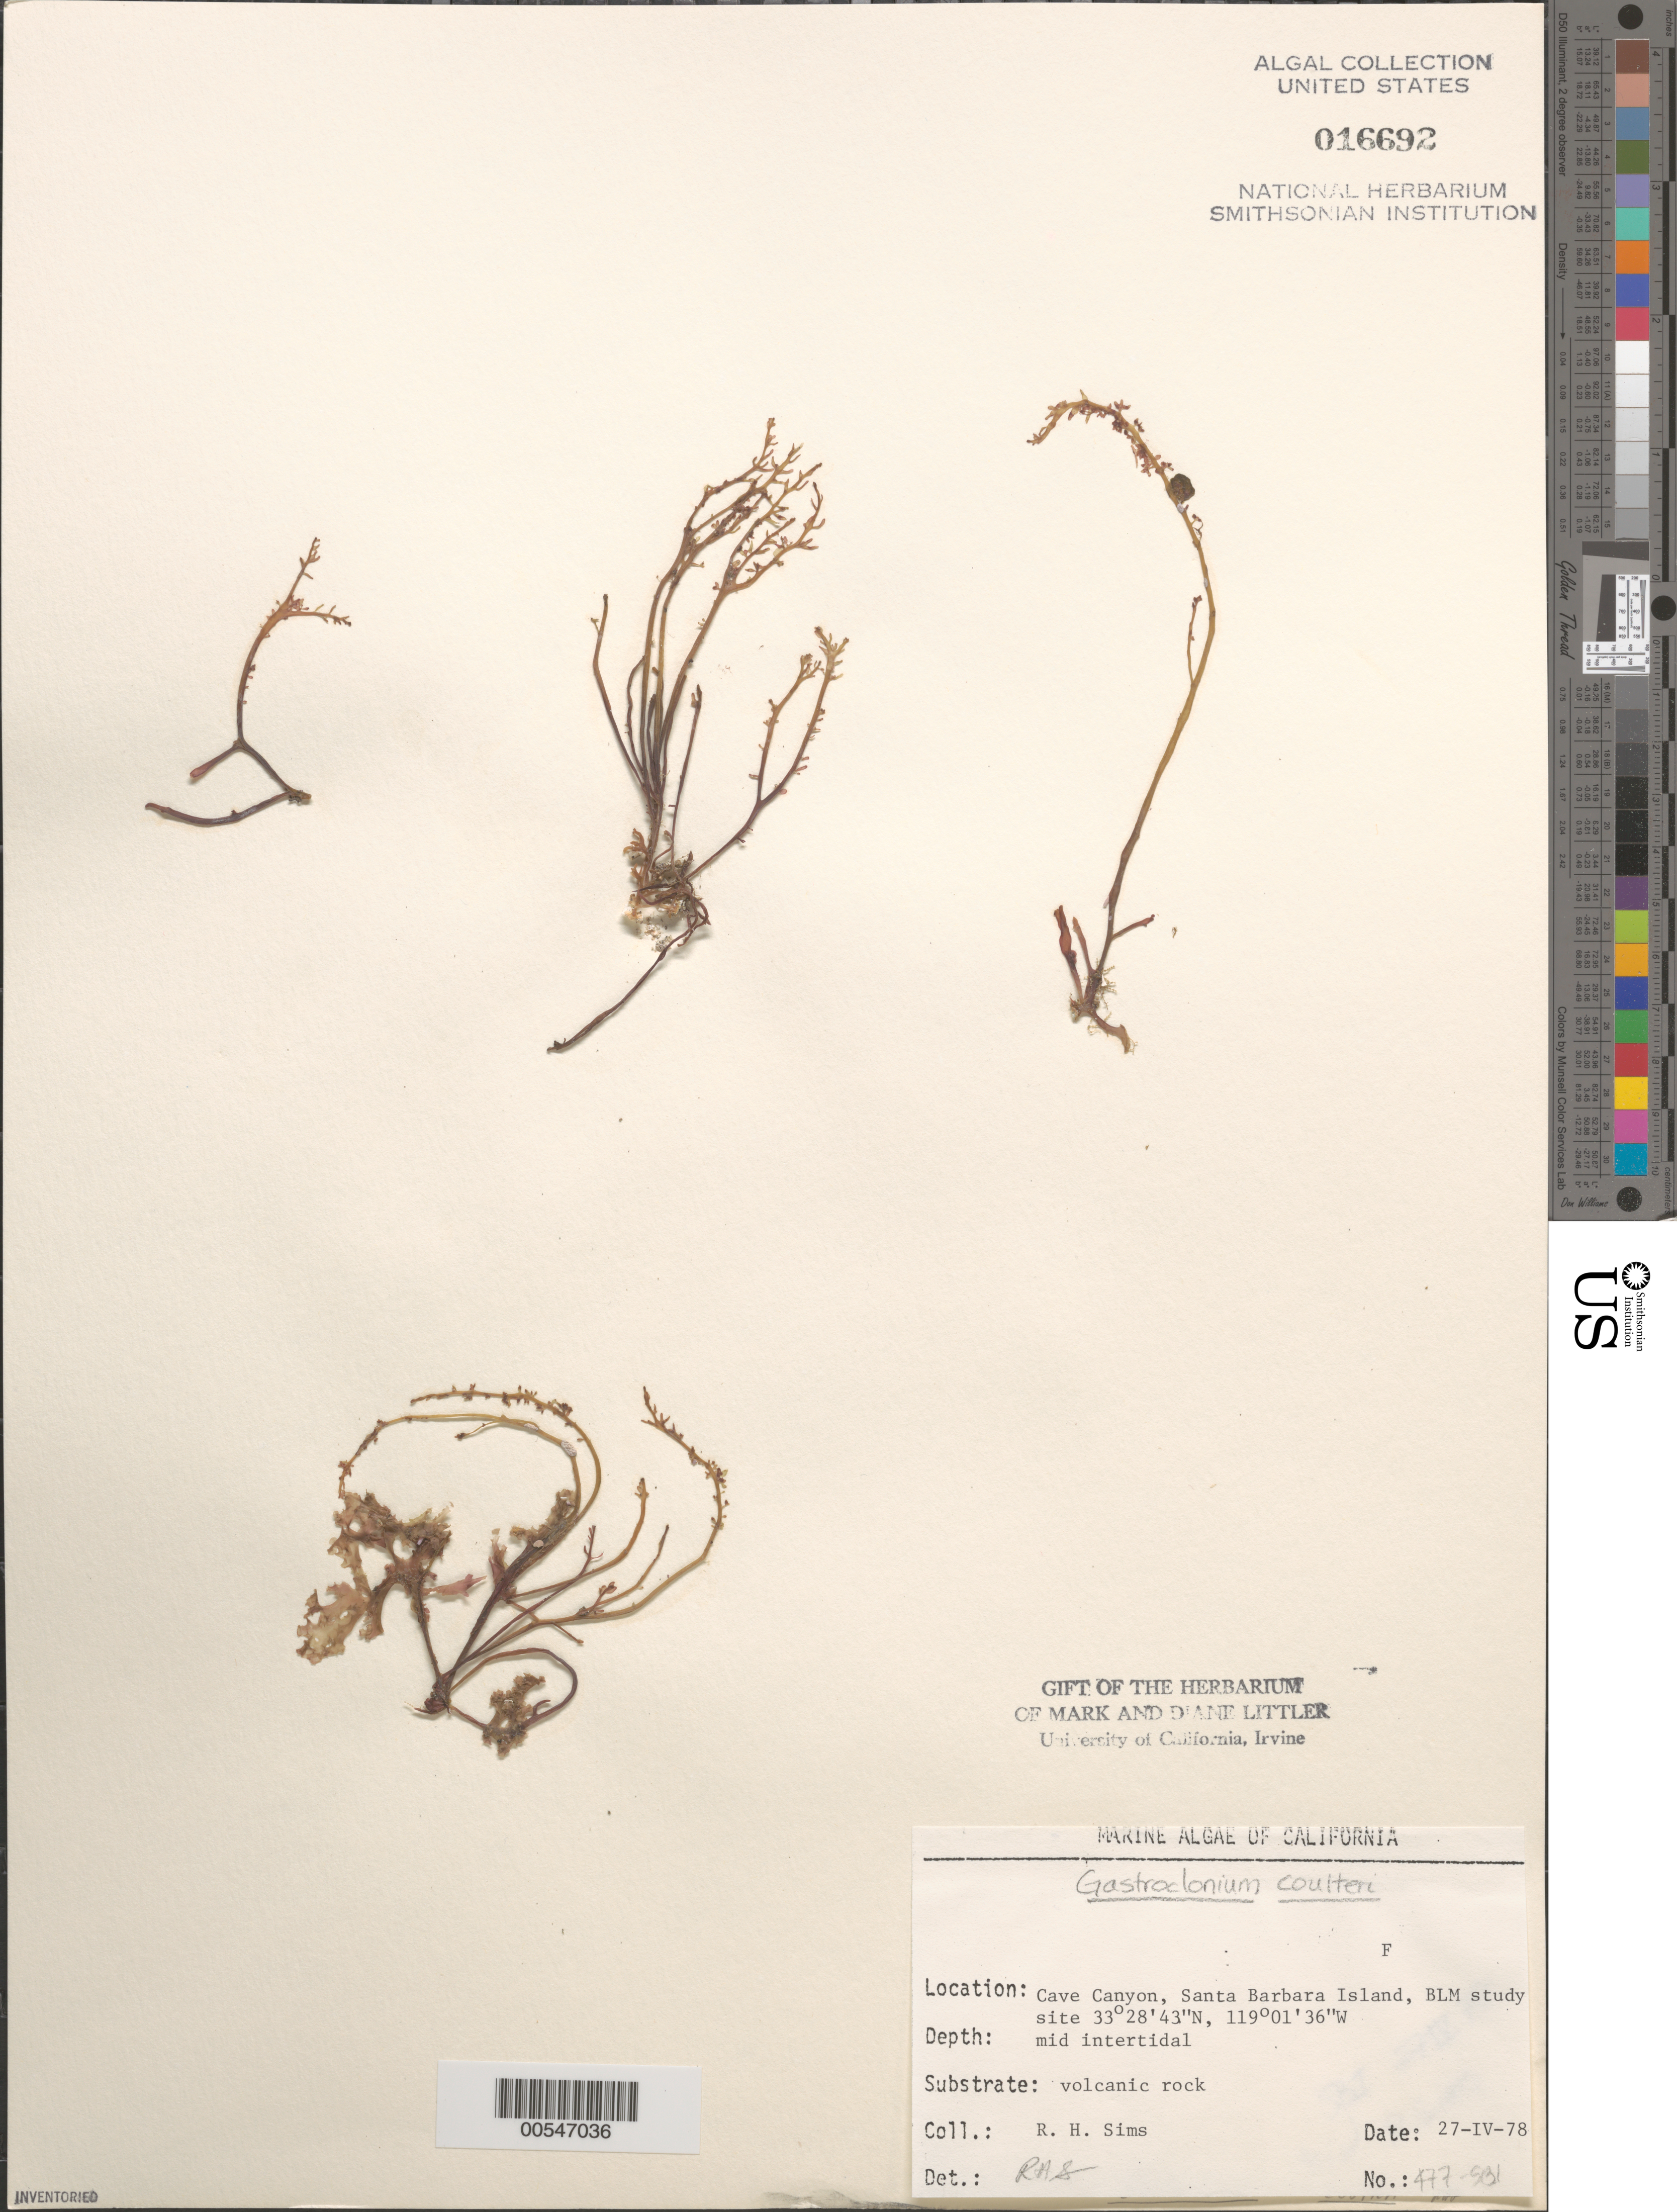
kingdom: Plantae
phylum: Rhodophyta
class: Florideophyceae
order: Rhodymeniales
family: Champiaceae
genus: Neogastroclonium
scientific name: Neogastroclonium subarticulatum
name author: (Turner) L. Le Gall et al.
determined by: Algae name updating Project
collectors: R. H. Sims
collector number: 477-SBI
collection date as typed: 27 Apr 1978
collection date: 1978-04-27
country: United States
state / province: California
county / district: Santa Barbara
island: Santa Barbara Island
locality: Cave Canyon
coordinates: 33 28' 43" N, 119 01' 36" W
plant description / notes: BLM-SOCALBIGHT Rocky Intertidal Survey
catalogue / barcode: US 16692